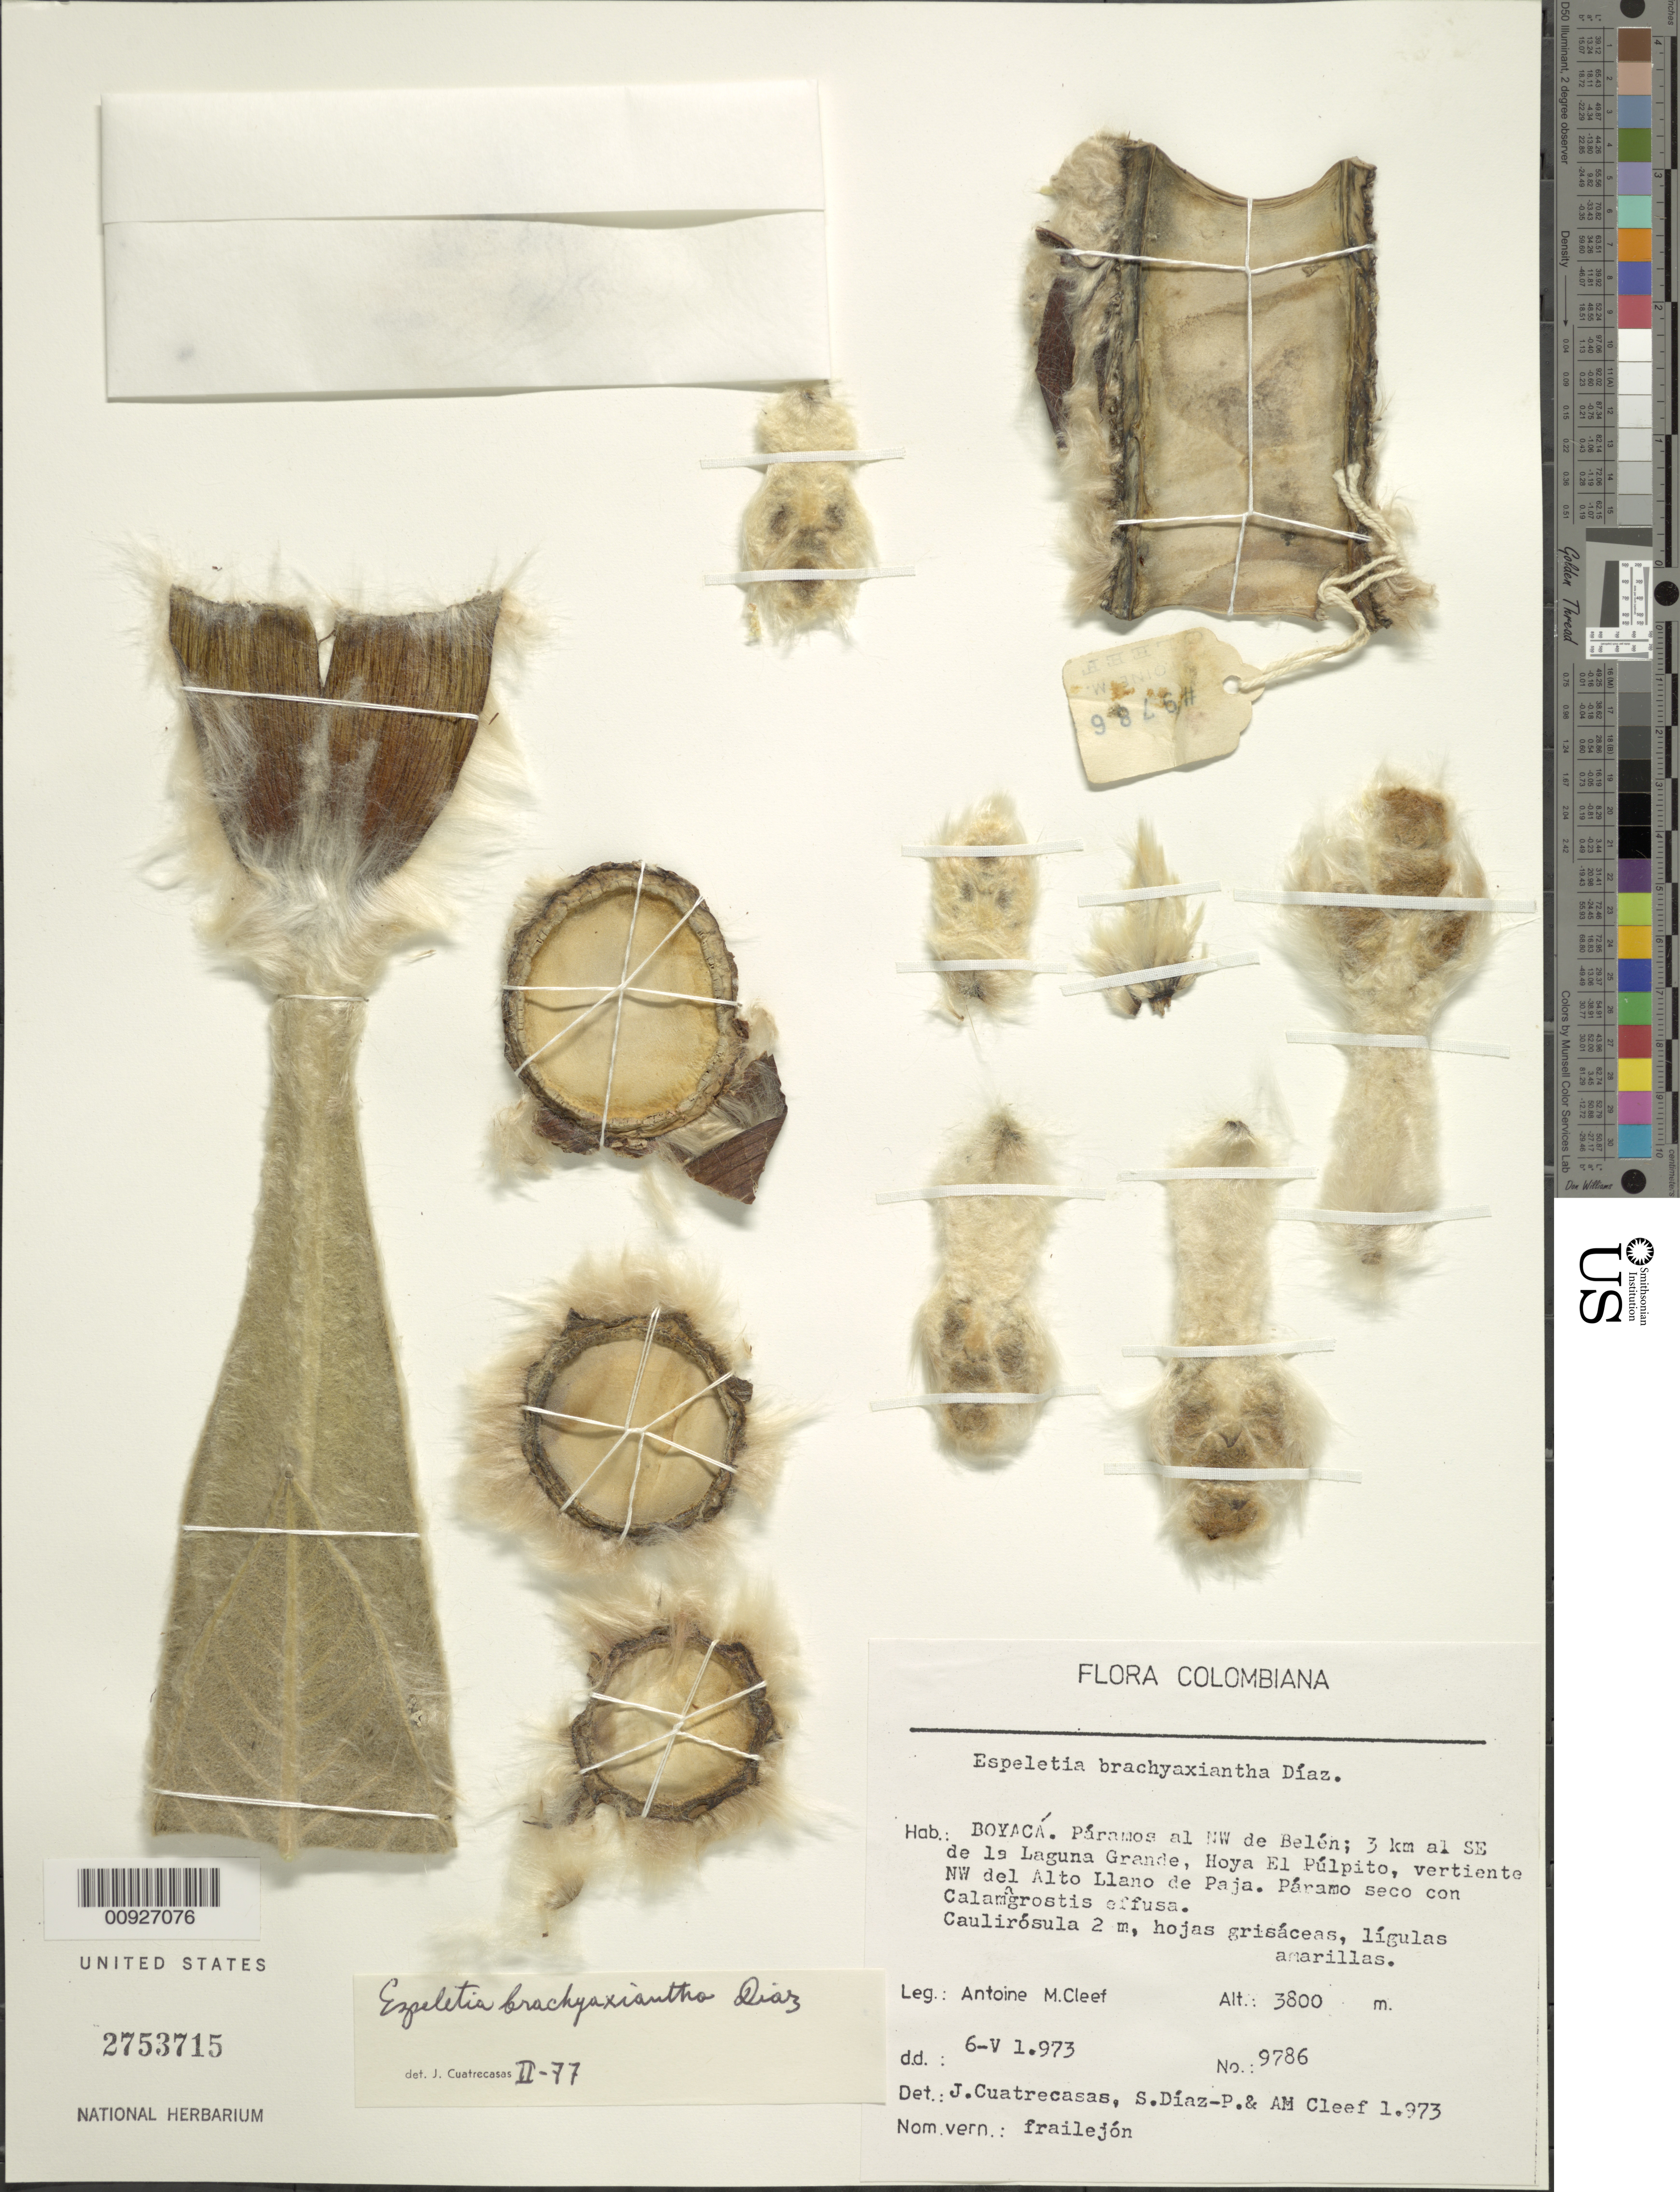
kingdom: Plantae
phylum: Tracheophyta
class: Magnoliopsida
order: Asterales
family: Asteraceae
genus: Espeletia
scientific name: Espeletia brachyaxiantha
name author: S. Díaz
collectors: A. M. Cleef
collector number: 9786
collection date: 1973-05-06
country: Colombia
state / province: Boyacá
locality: Páramos al NW de Belén, 3 km al SE de la Laguna Grande, Hoya El Pulpito. Vertiente Nw del Alto Llano de Pja.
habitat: Páramo seco con Calamagostris effusa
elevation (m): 3800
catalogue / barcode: US 2753715